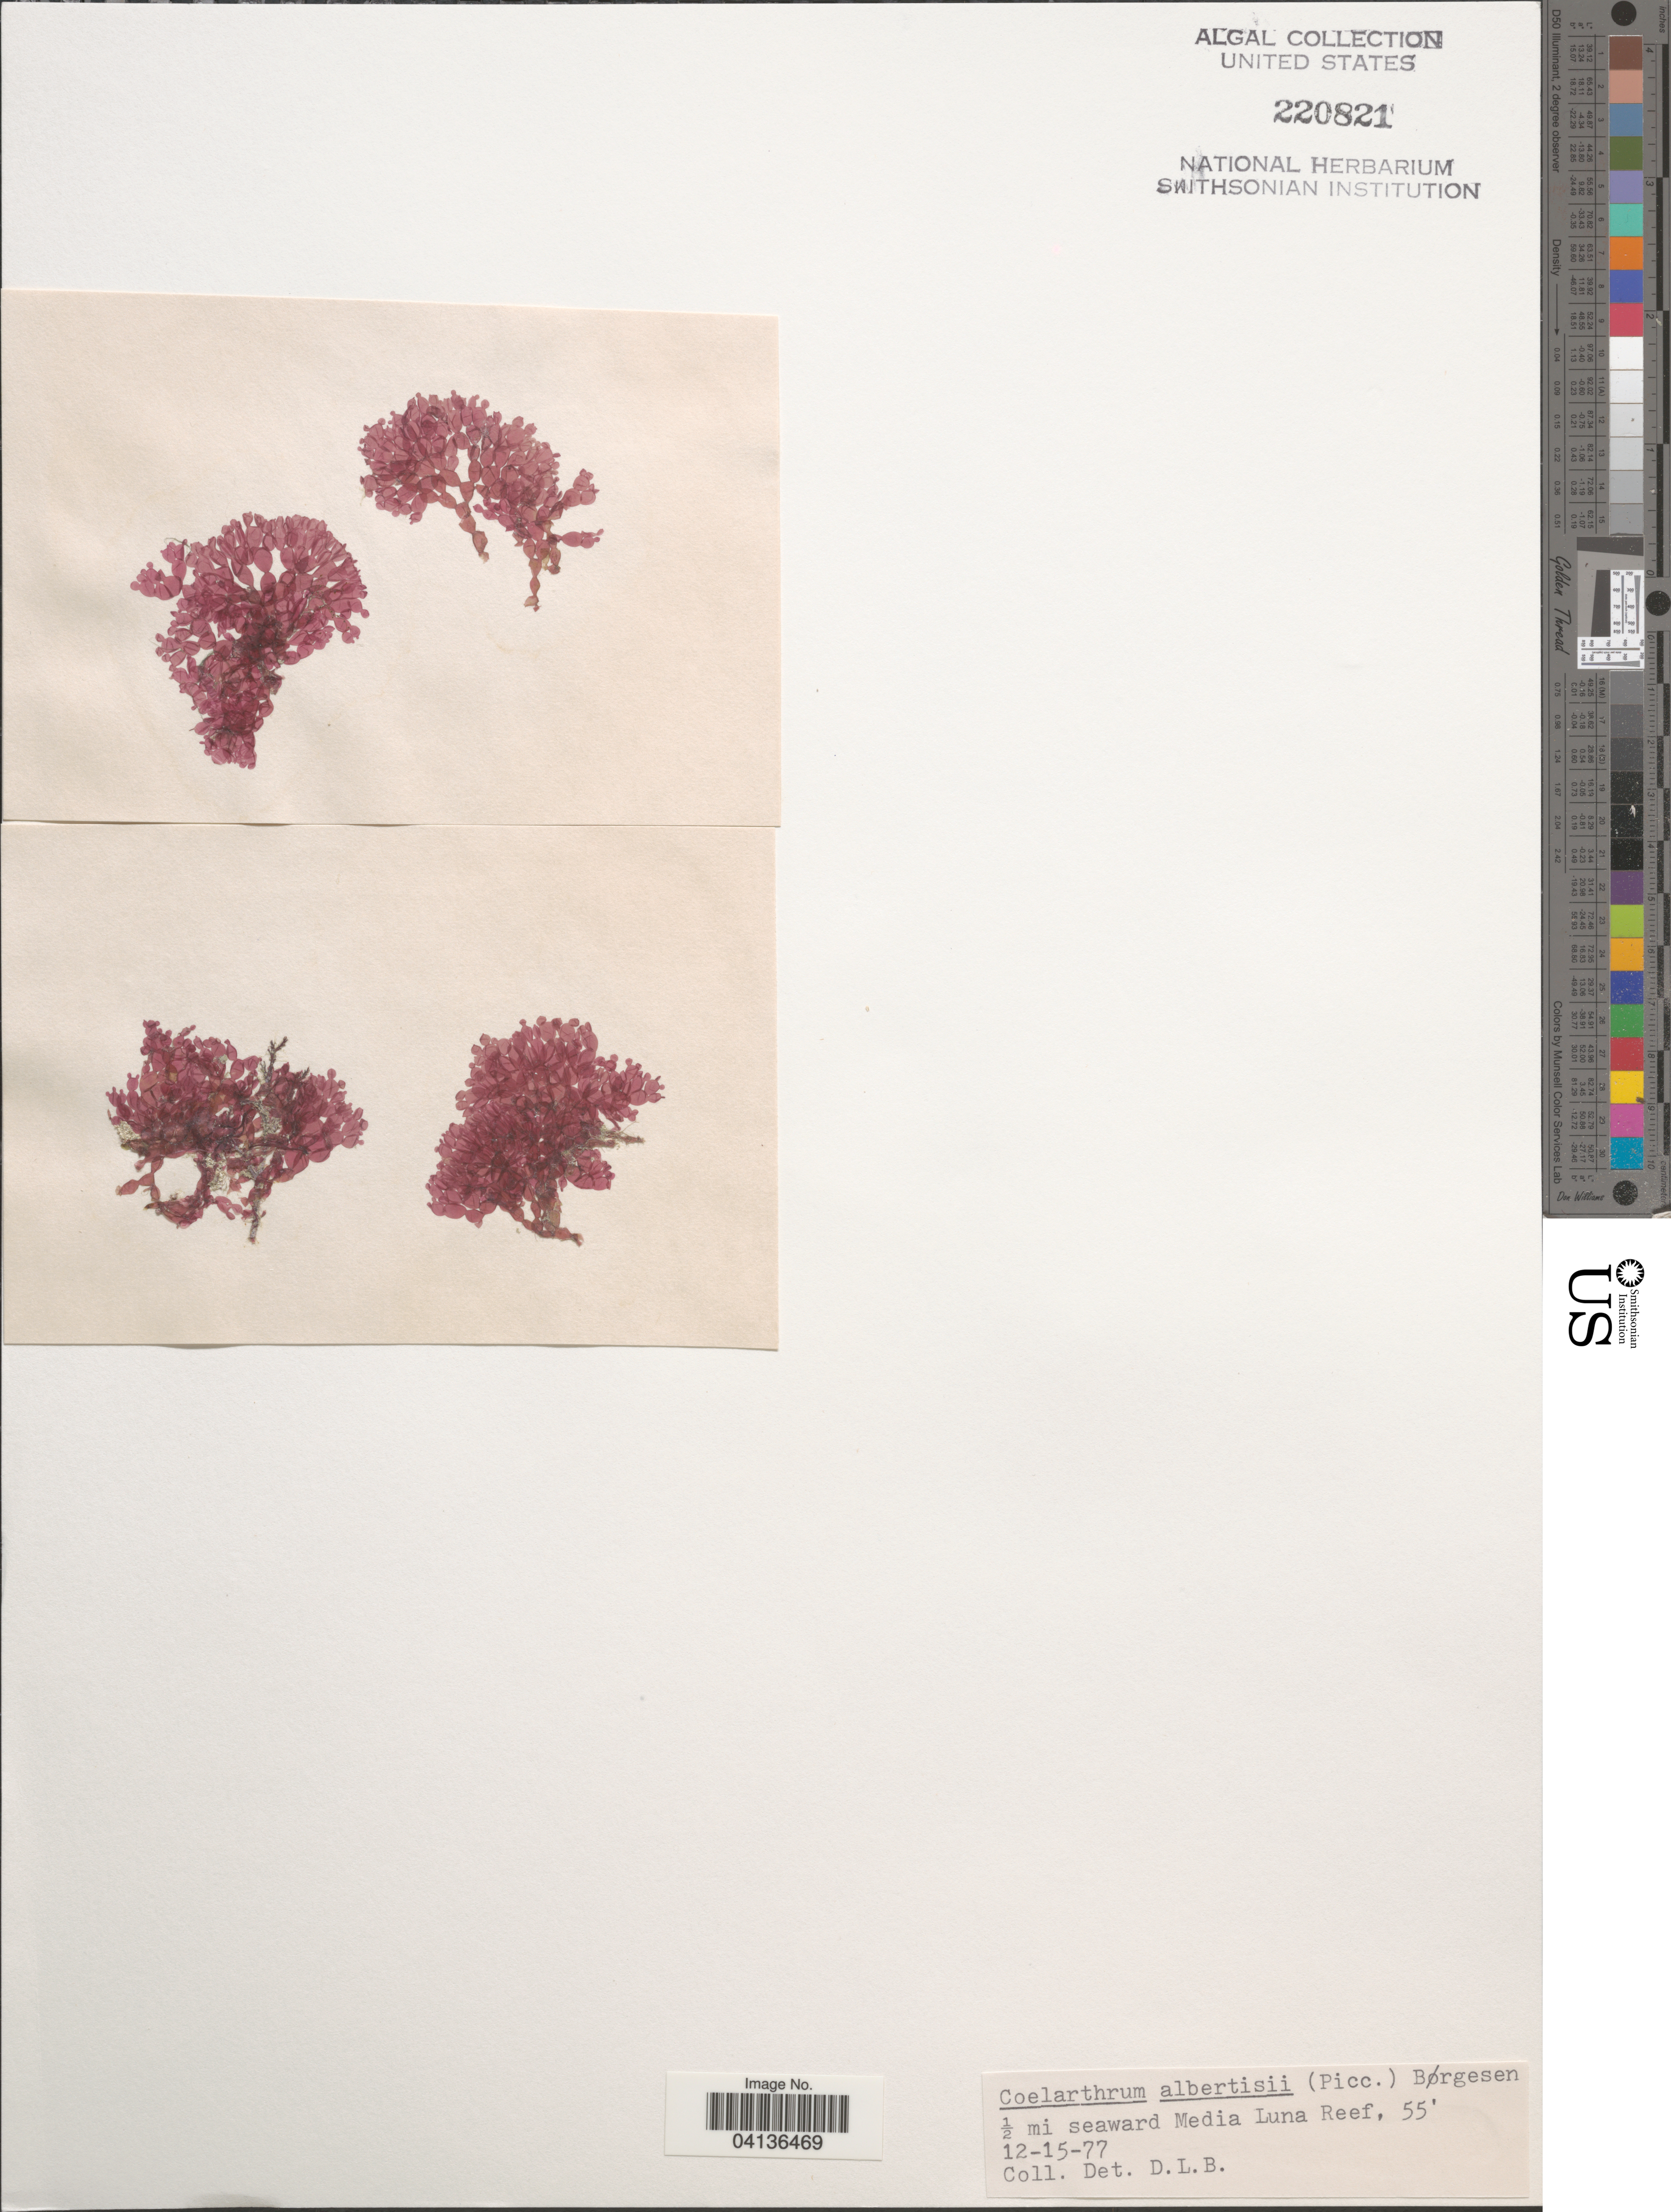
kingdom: Plantae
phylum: Rhodophyta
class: Florideophyceae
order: Rhodymeniales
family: Rhodymeniaceae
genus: Coelarthrum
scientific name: Coelarthrum cliftonii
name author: (Harv.) Kylin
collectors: D. L. B.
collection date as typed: Transcribed d/m/y: 15/12/77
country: Puerto Rico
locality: ½ mi seaward Media Luna Reef.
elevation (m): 17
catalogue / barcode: US 220821